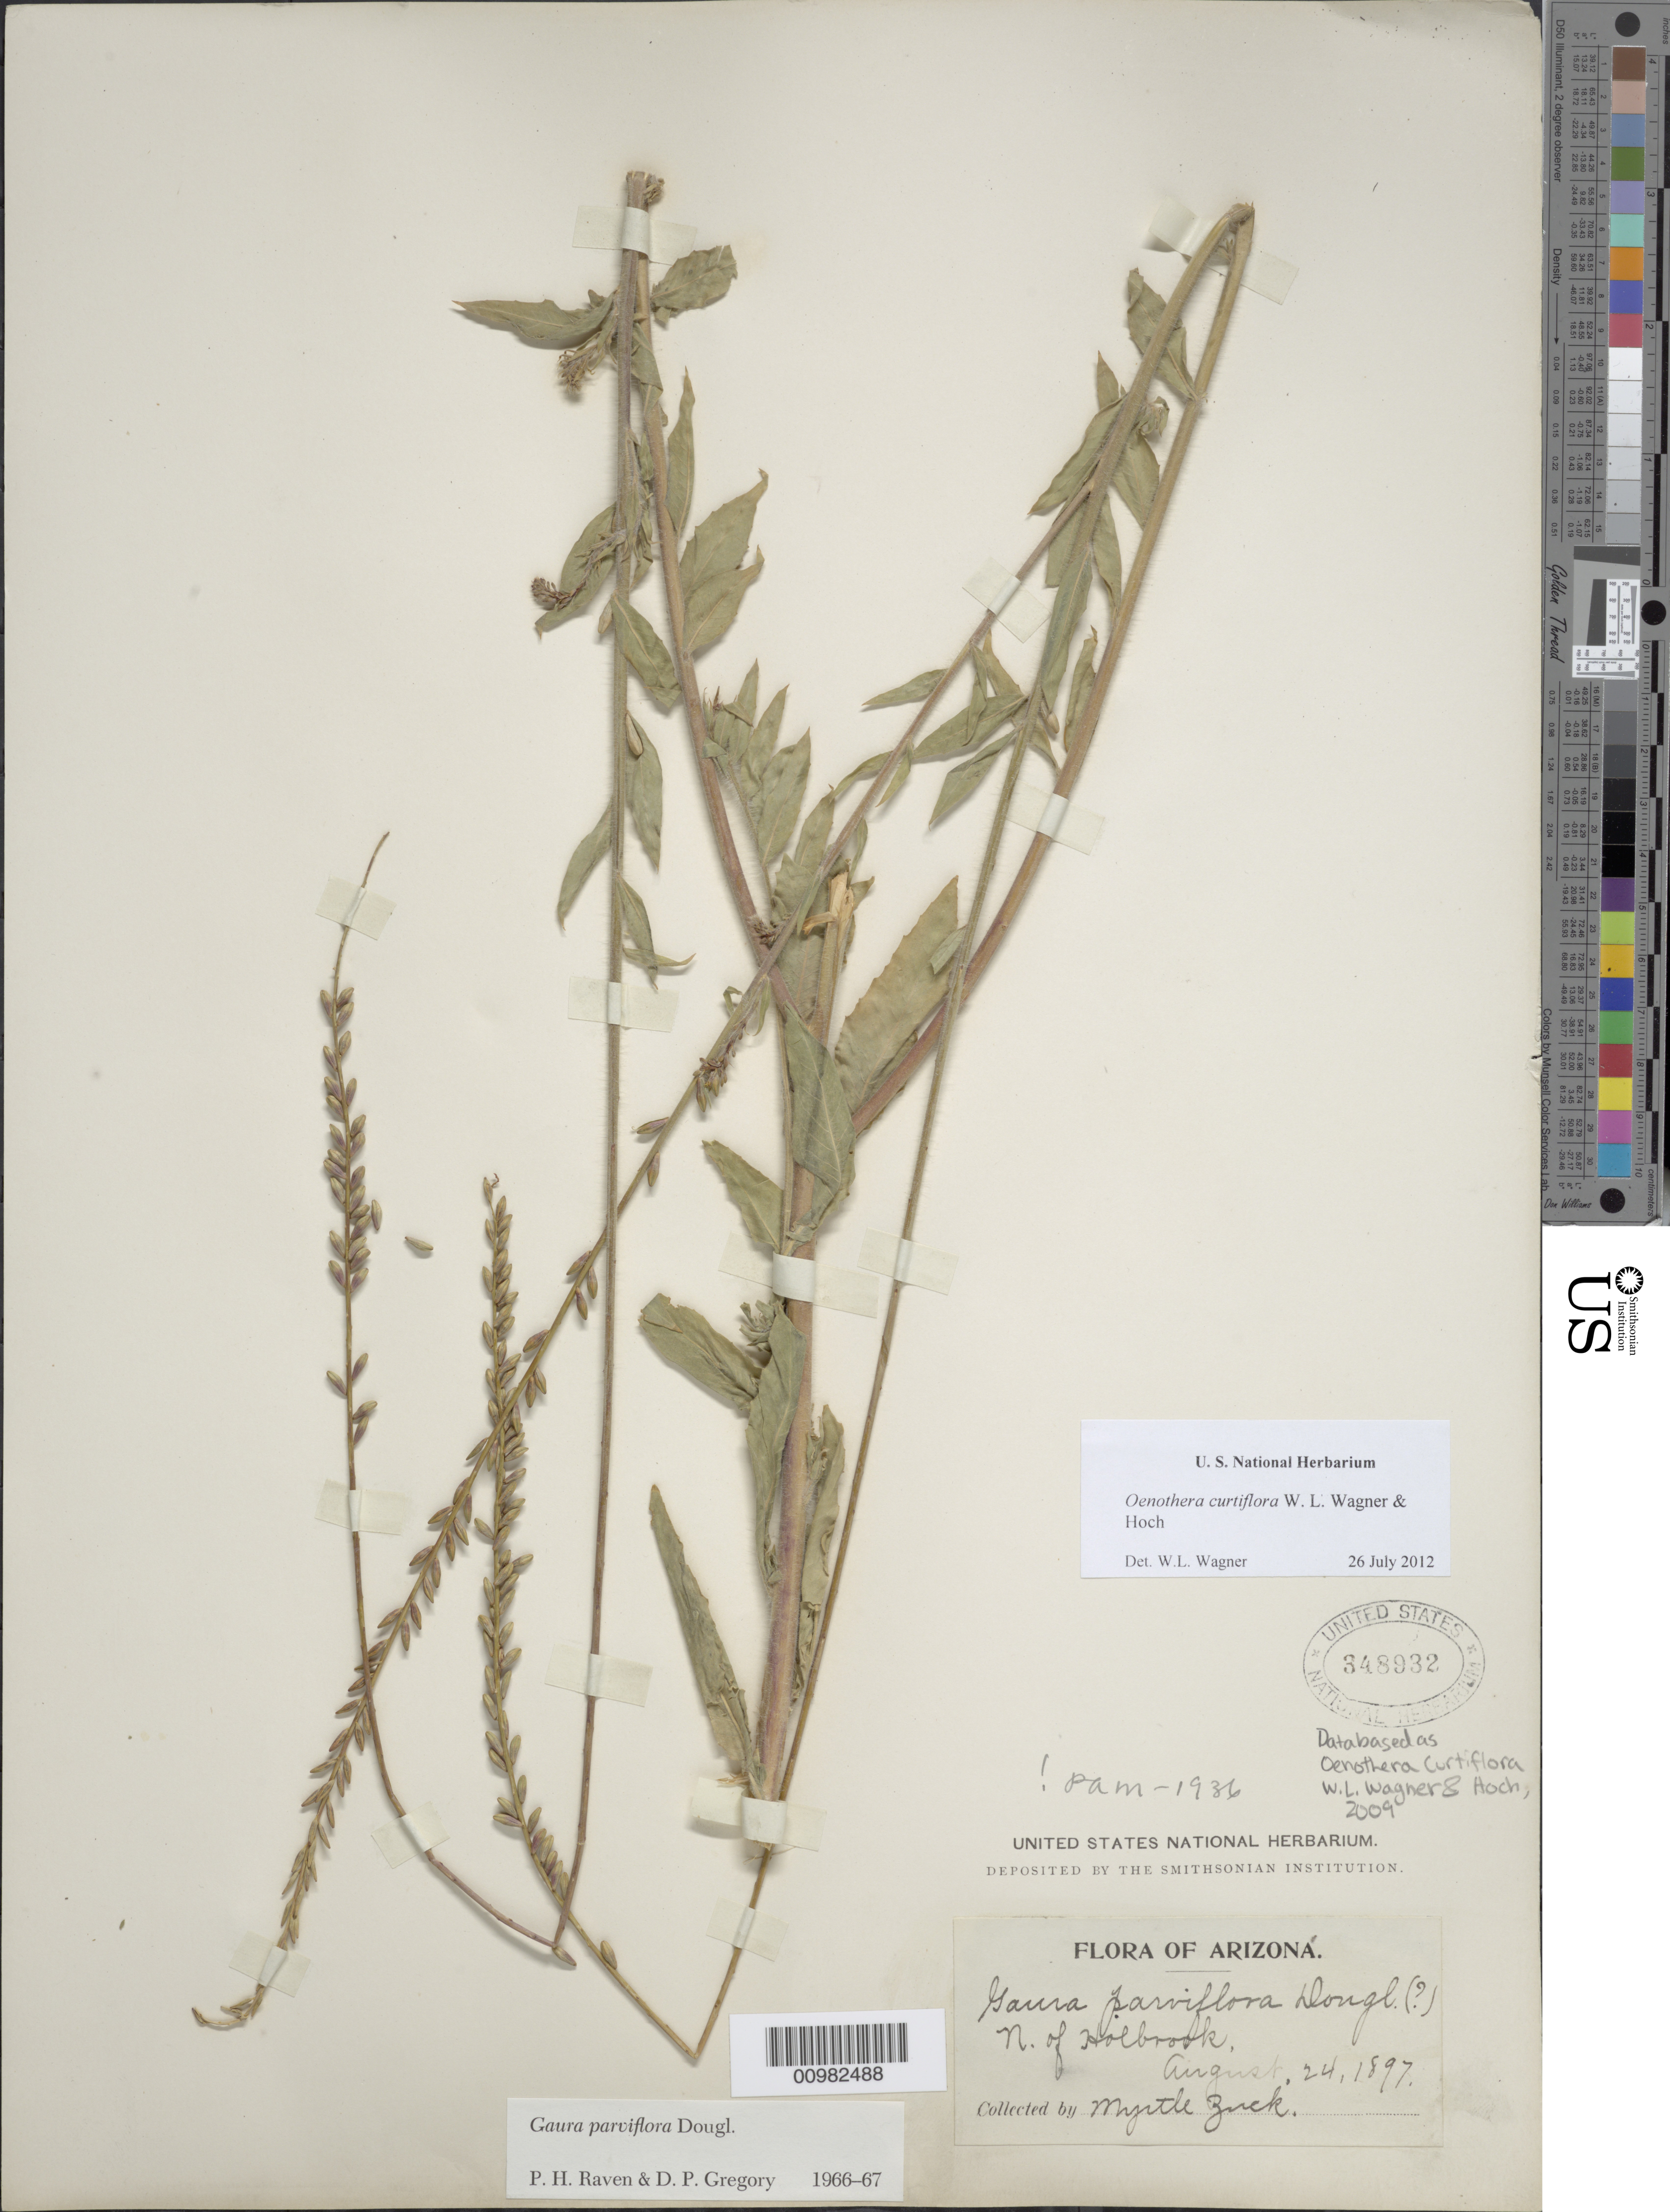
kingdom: Plantae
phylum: Tracheophyta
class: Magnoliopsida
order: Myrtales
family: Onagraceae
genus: Oenothera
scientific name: Oenothera curtiflora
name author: W.L. Wagner & Hoch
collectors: M. Zuck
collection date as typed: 24 Aug 1897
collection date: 1897-08-24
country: United States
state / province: Arizona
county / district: Navajo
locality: N. of Holbrook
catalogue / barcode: US 348932